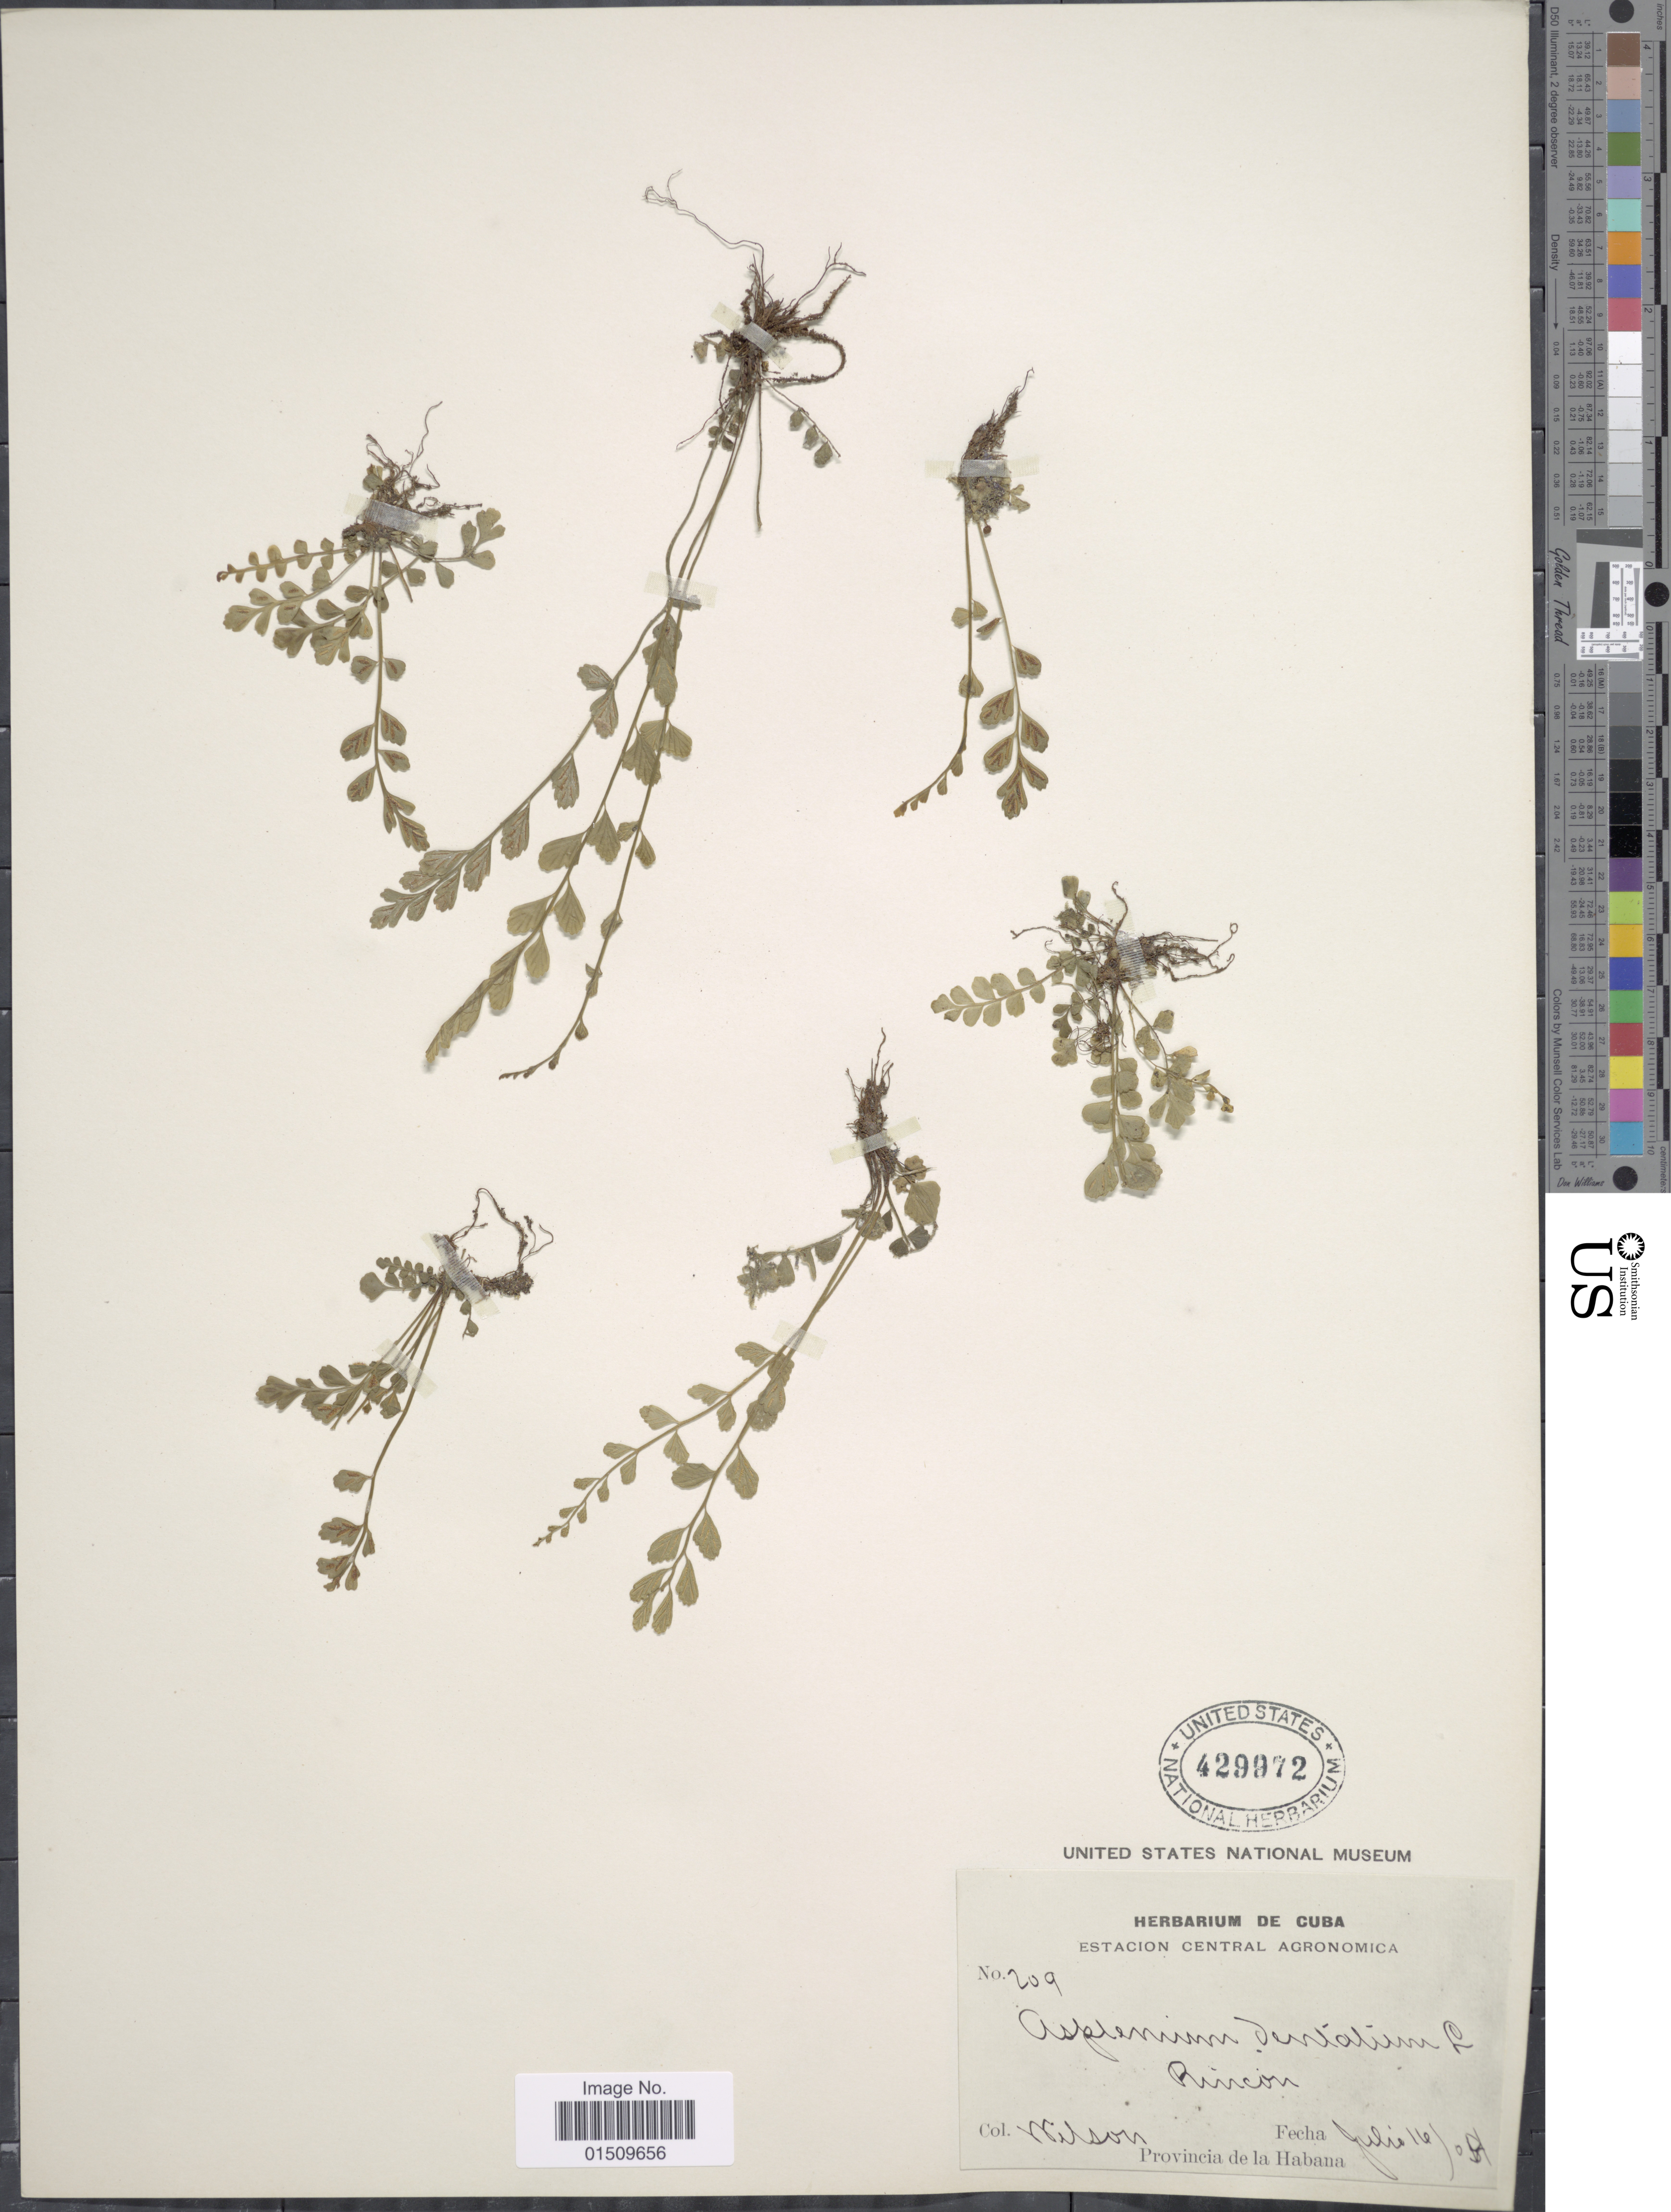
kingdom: Plantae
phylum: Tracheophyta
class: Polypodiopsida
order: Polypodiales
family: Aspleniaceae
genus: Asplenium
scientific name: Asplenium trichomanes-dentatum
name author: L.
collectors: -- Wilson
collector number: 209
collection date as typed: Transcribed d/m/y: 16/7/3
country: Cuba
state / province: La Habana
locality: Cuba, estacion central Agronomica, Rincon.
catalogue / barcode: US 429972